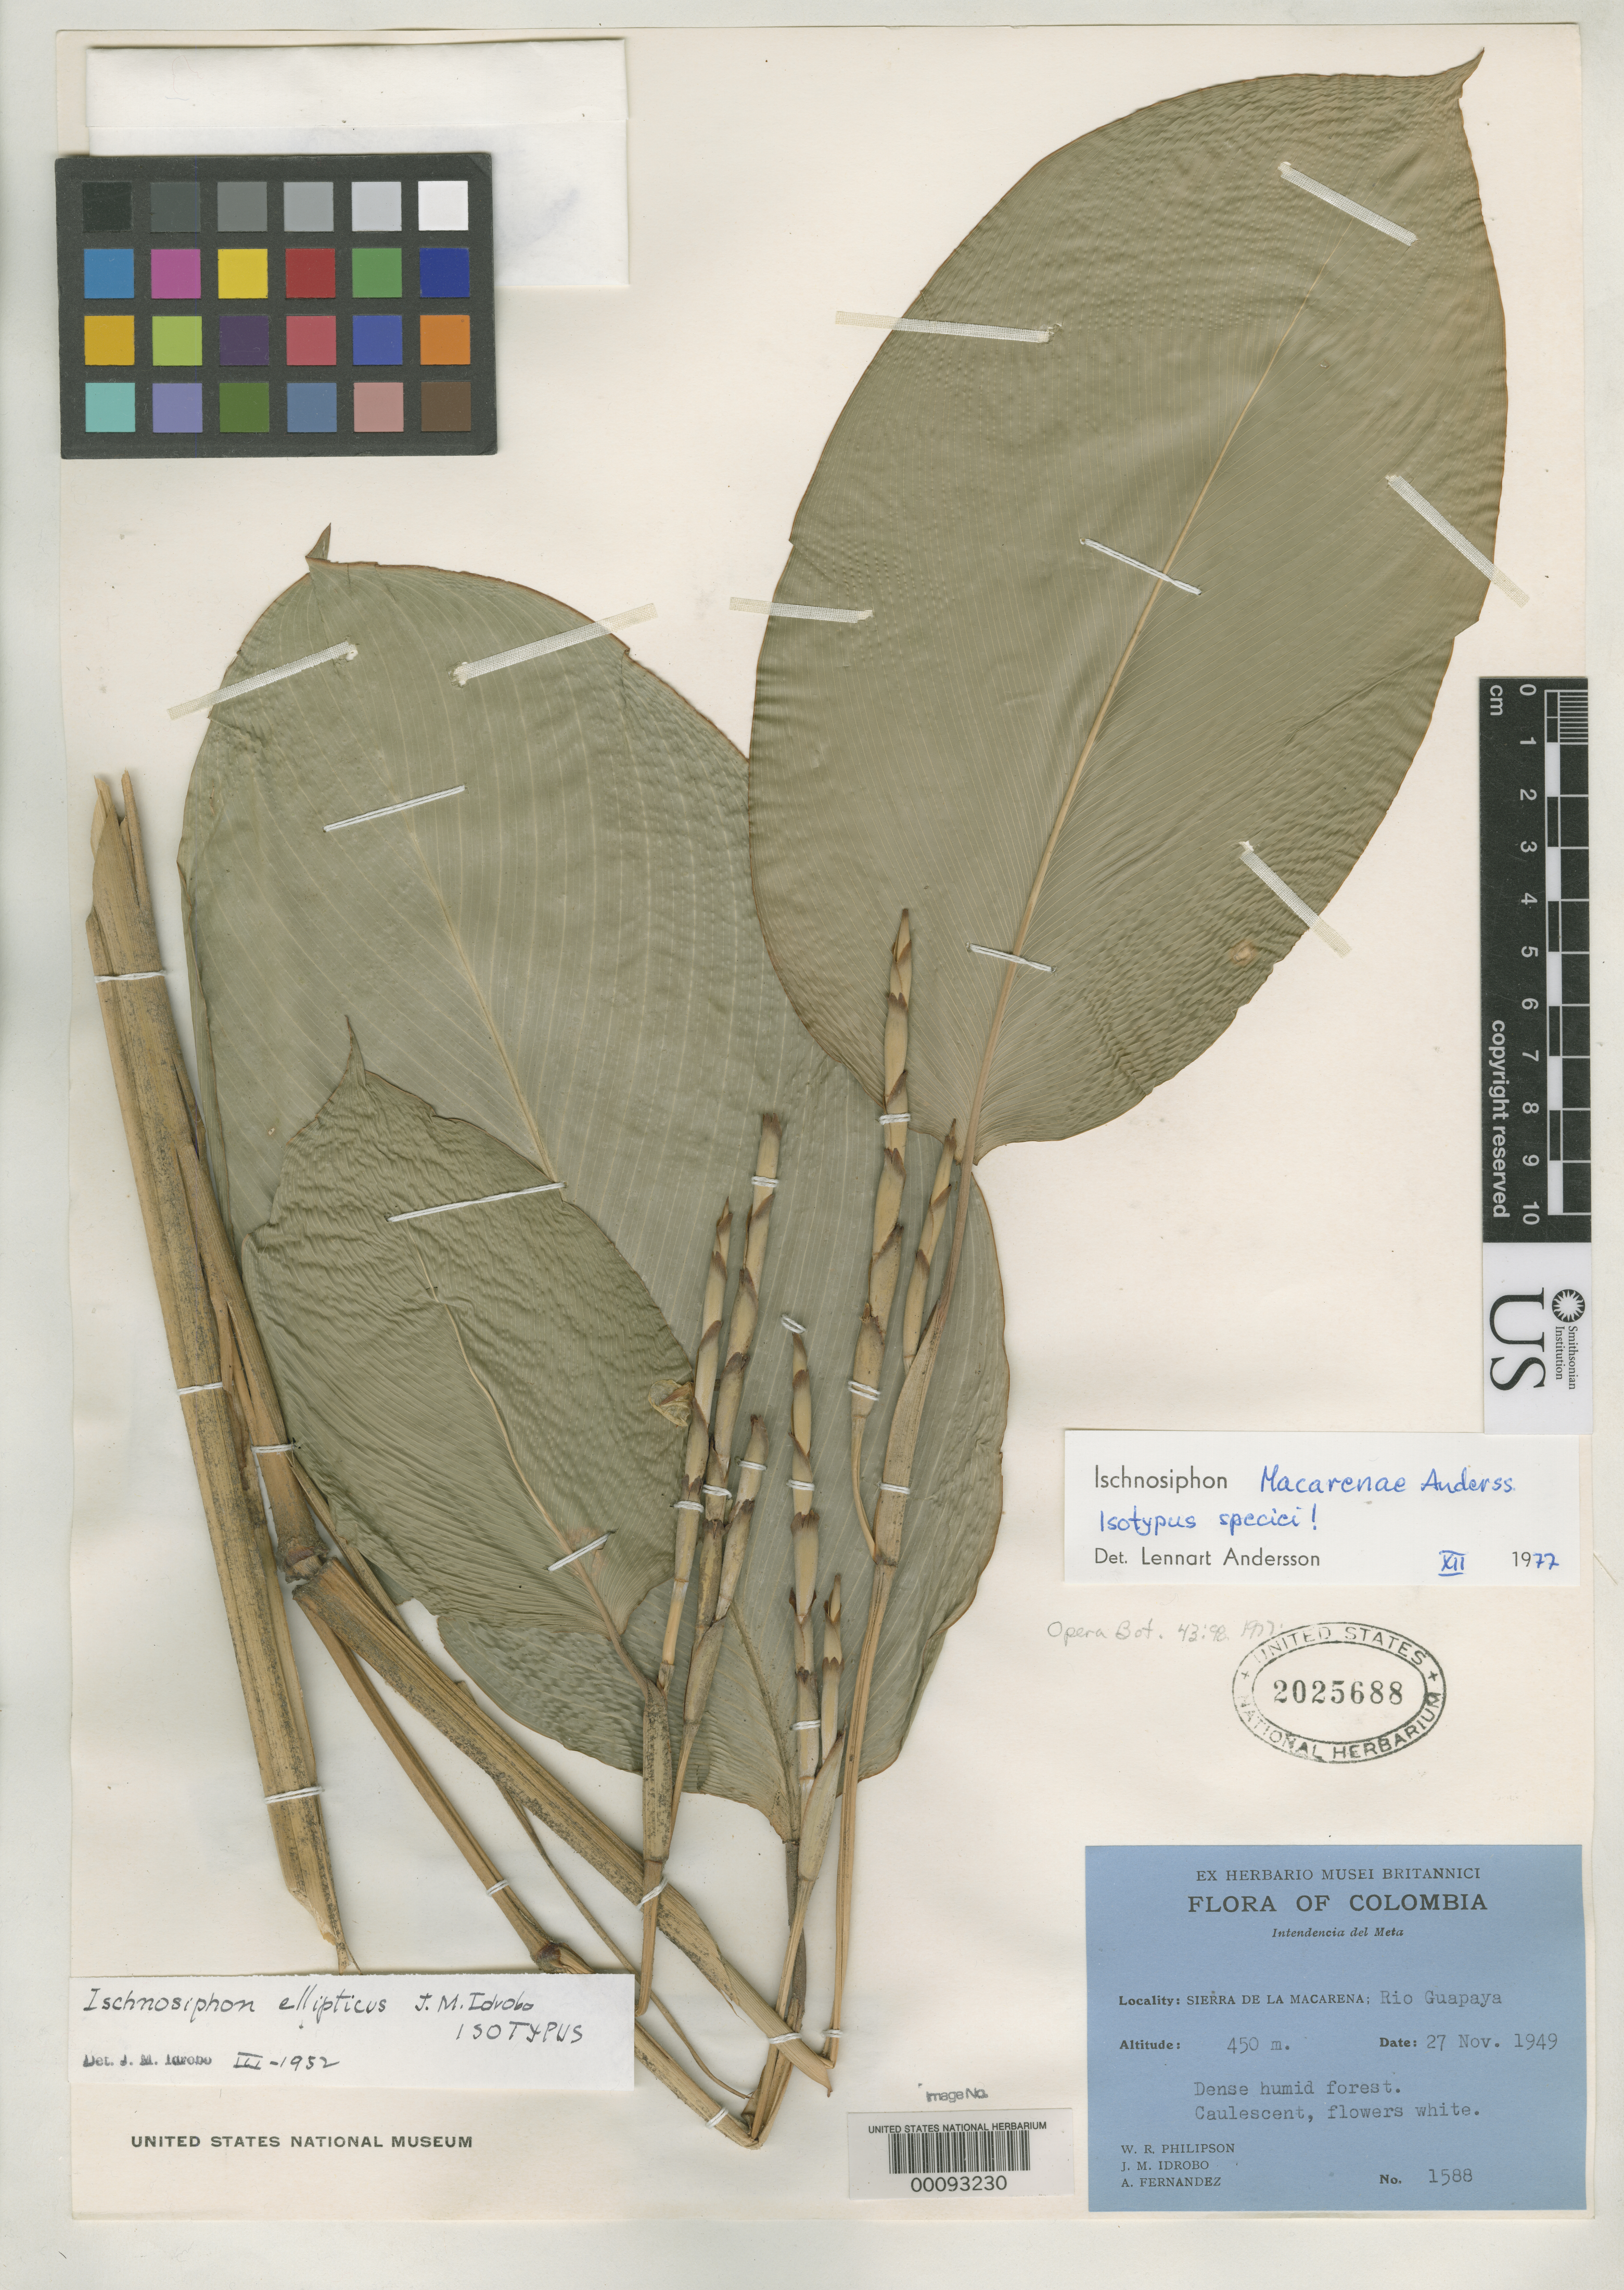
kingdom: Plantae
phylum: Tracheophyta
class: Liliopsida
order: Zingiberales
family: Marantaceae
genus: Ischnosiphon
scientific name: Ischnosiphon macarenae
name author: L. Andersson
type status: Isotype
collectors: W. R. Philipson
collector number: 1588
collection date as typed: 27 Nov 1949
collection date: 1949-11-27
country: Colombia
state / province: Meta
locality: Sierra de La Macarena, Rio Guapaya.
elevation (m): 450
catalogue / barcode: US 2025688